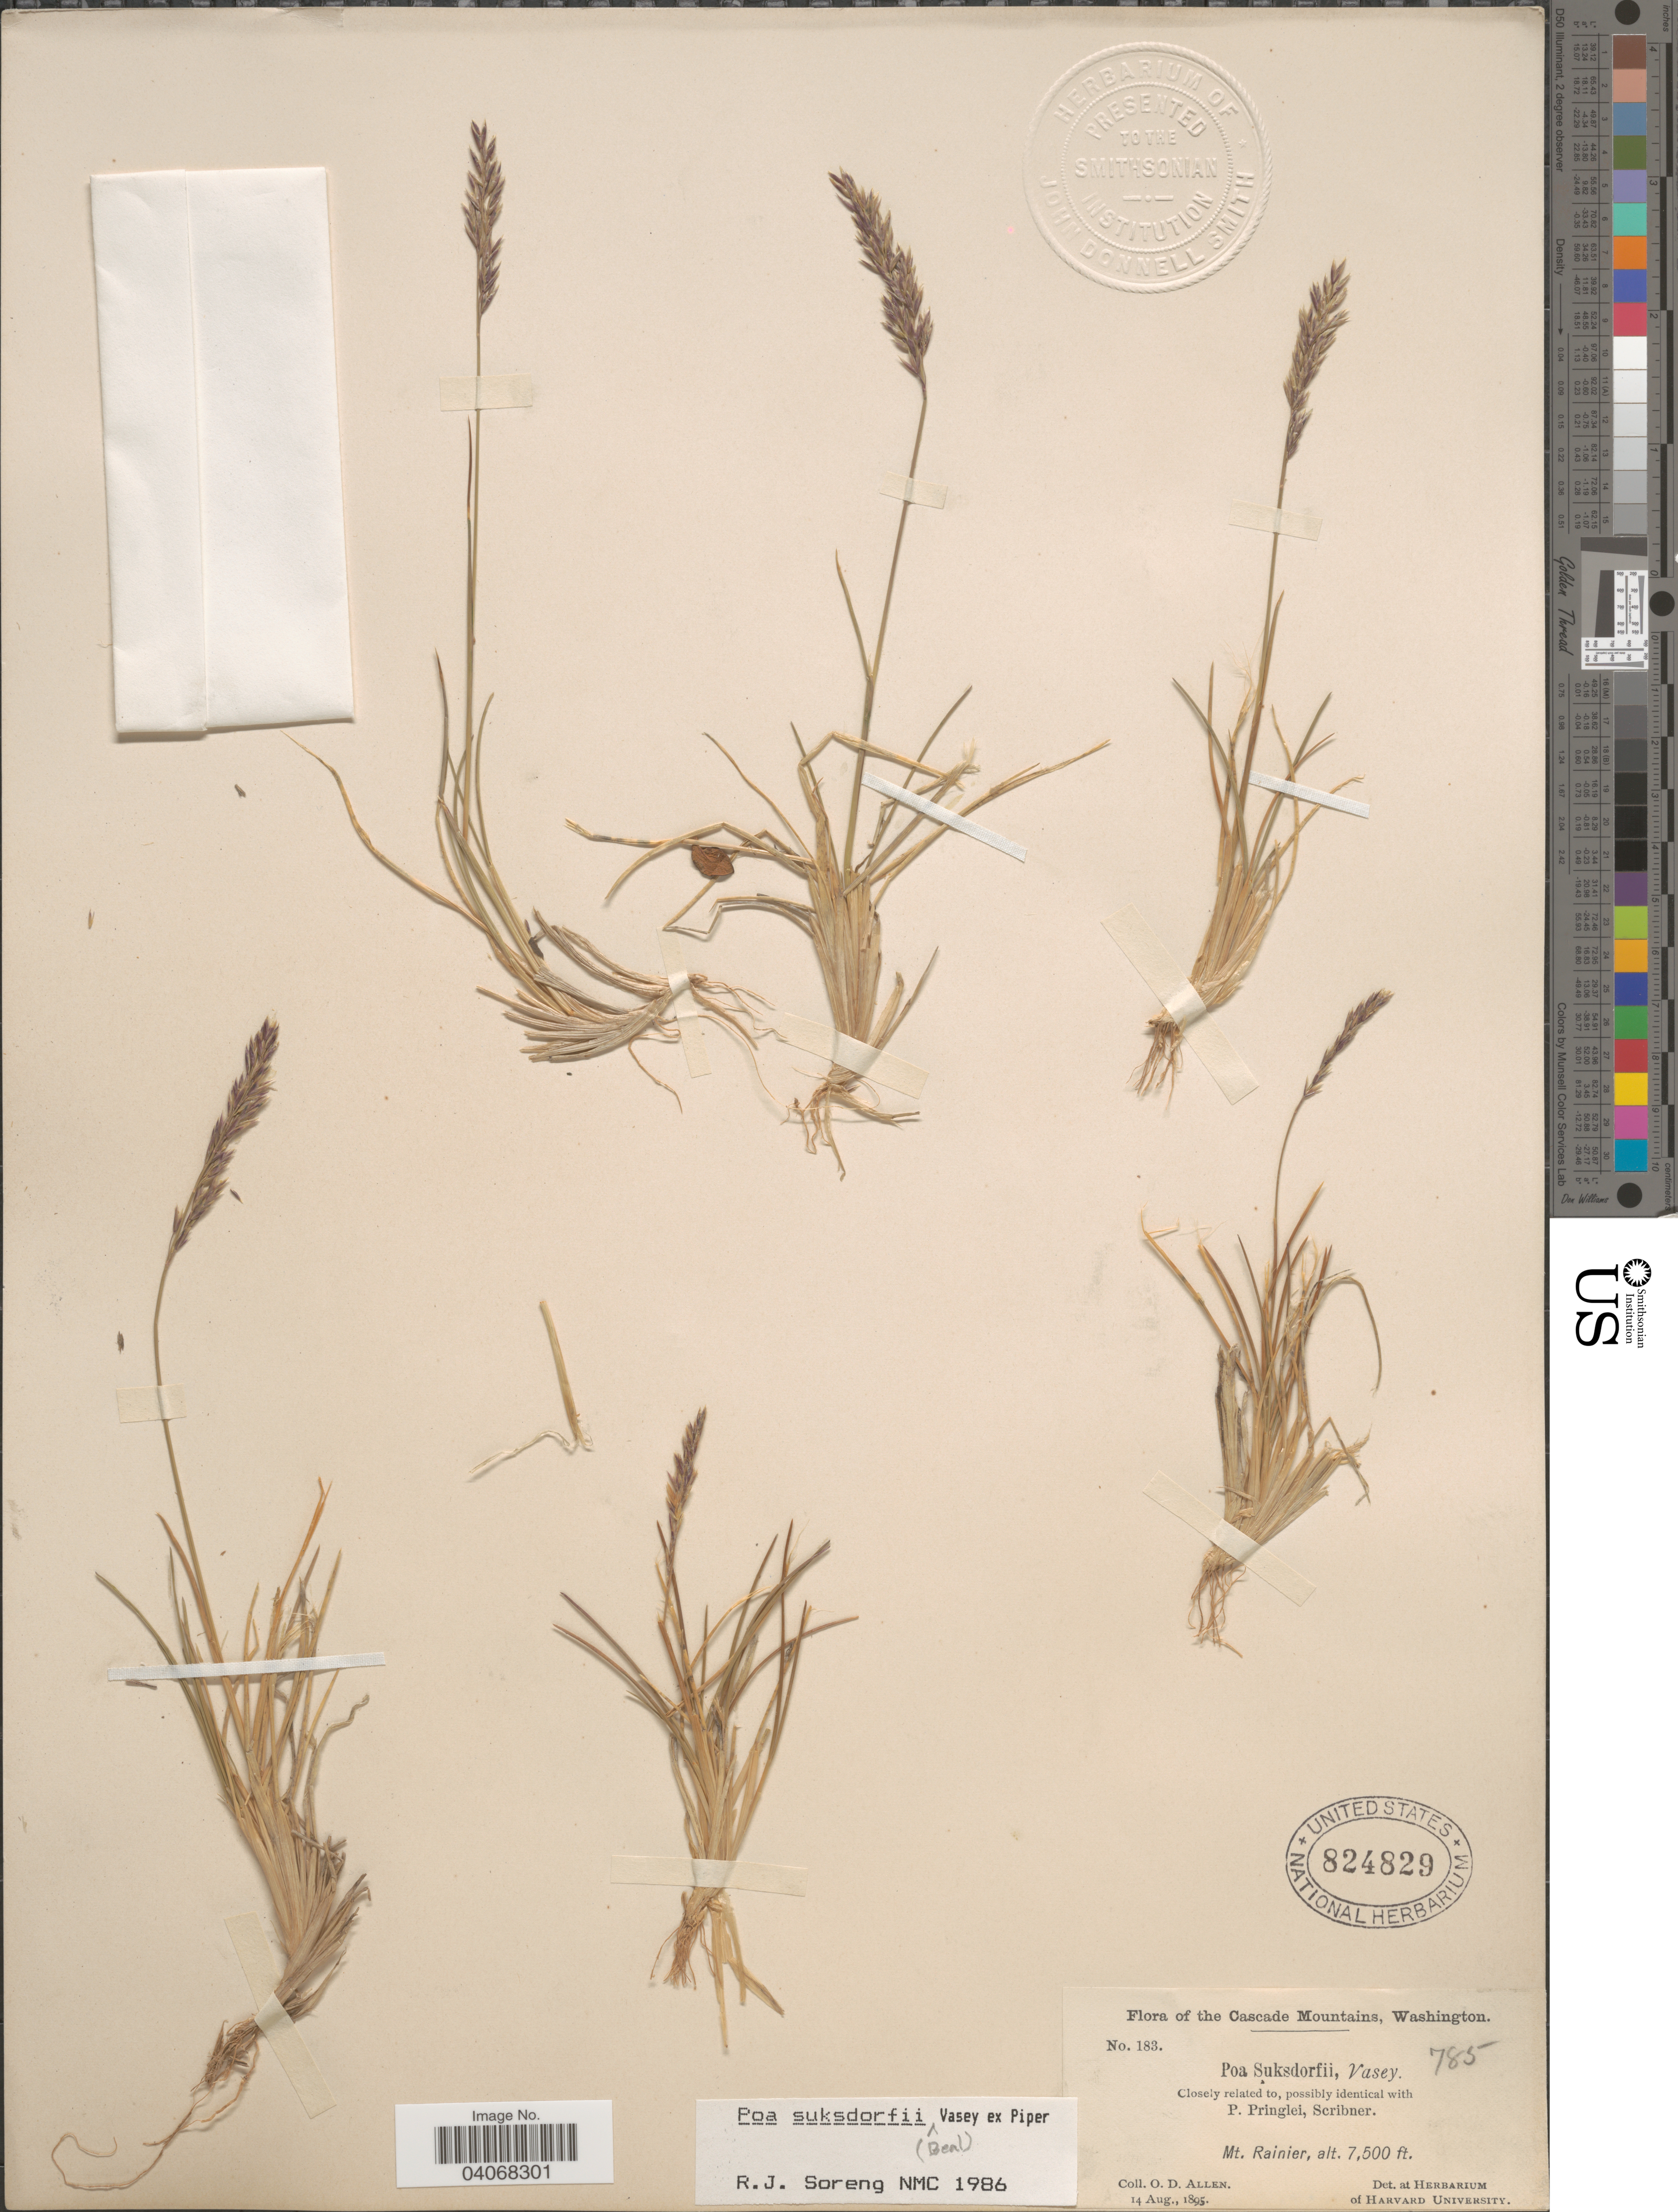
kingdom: Plantae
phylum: Tracheophyta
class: Liliopsida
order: Poales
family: Poaceae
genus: Poa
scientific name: Poa suksdorfii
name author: (W.J. Beal) Vasey ex Piper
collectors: O. D. Allen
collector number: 183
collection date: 1895-08-14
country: United States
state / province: Washington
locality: Cascade Mountains. Mt. Rainier.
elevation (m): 2286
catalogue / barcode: US 824829